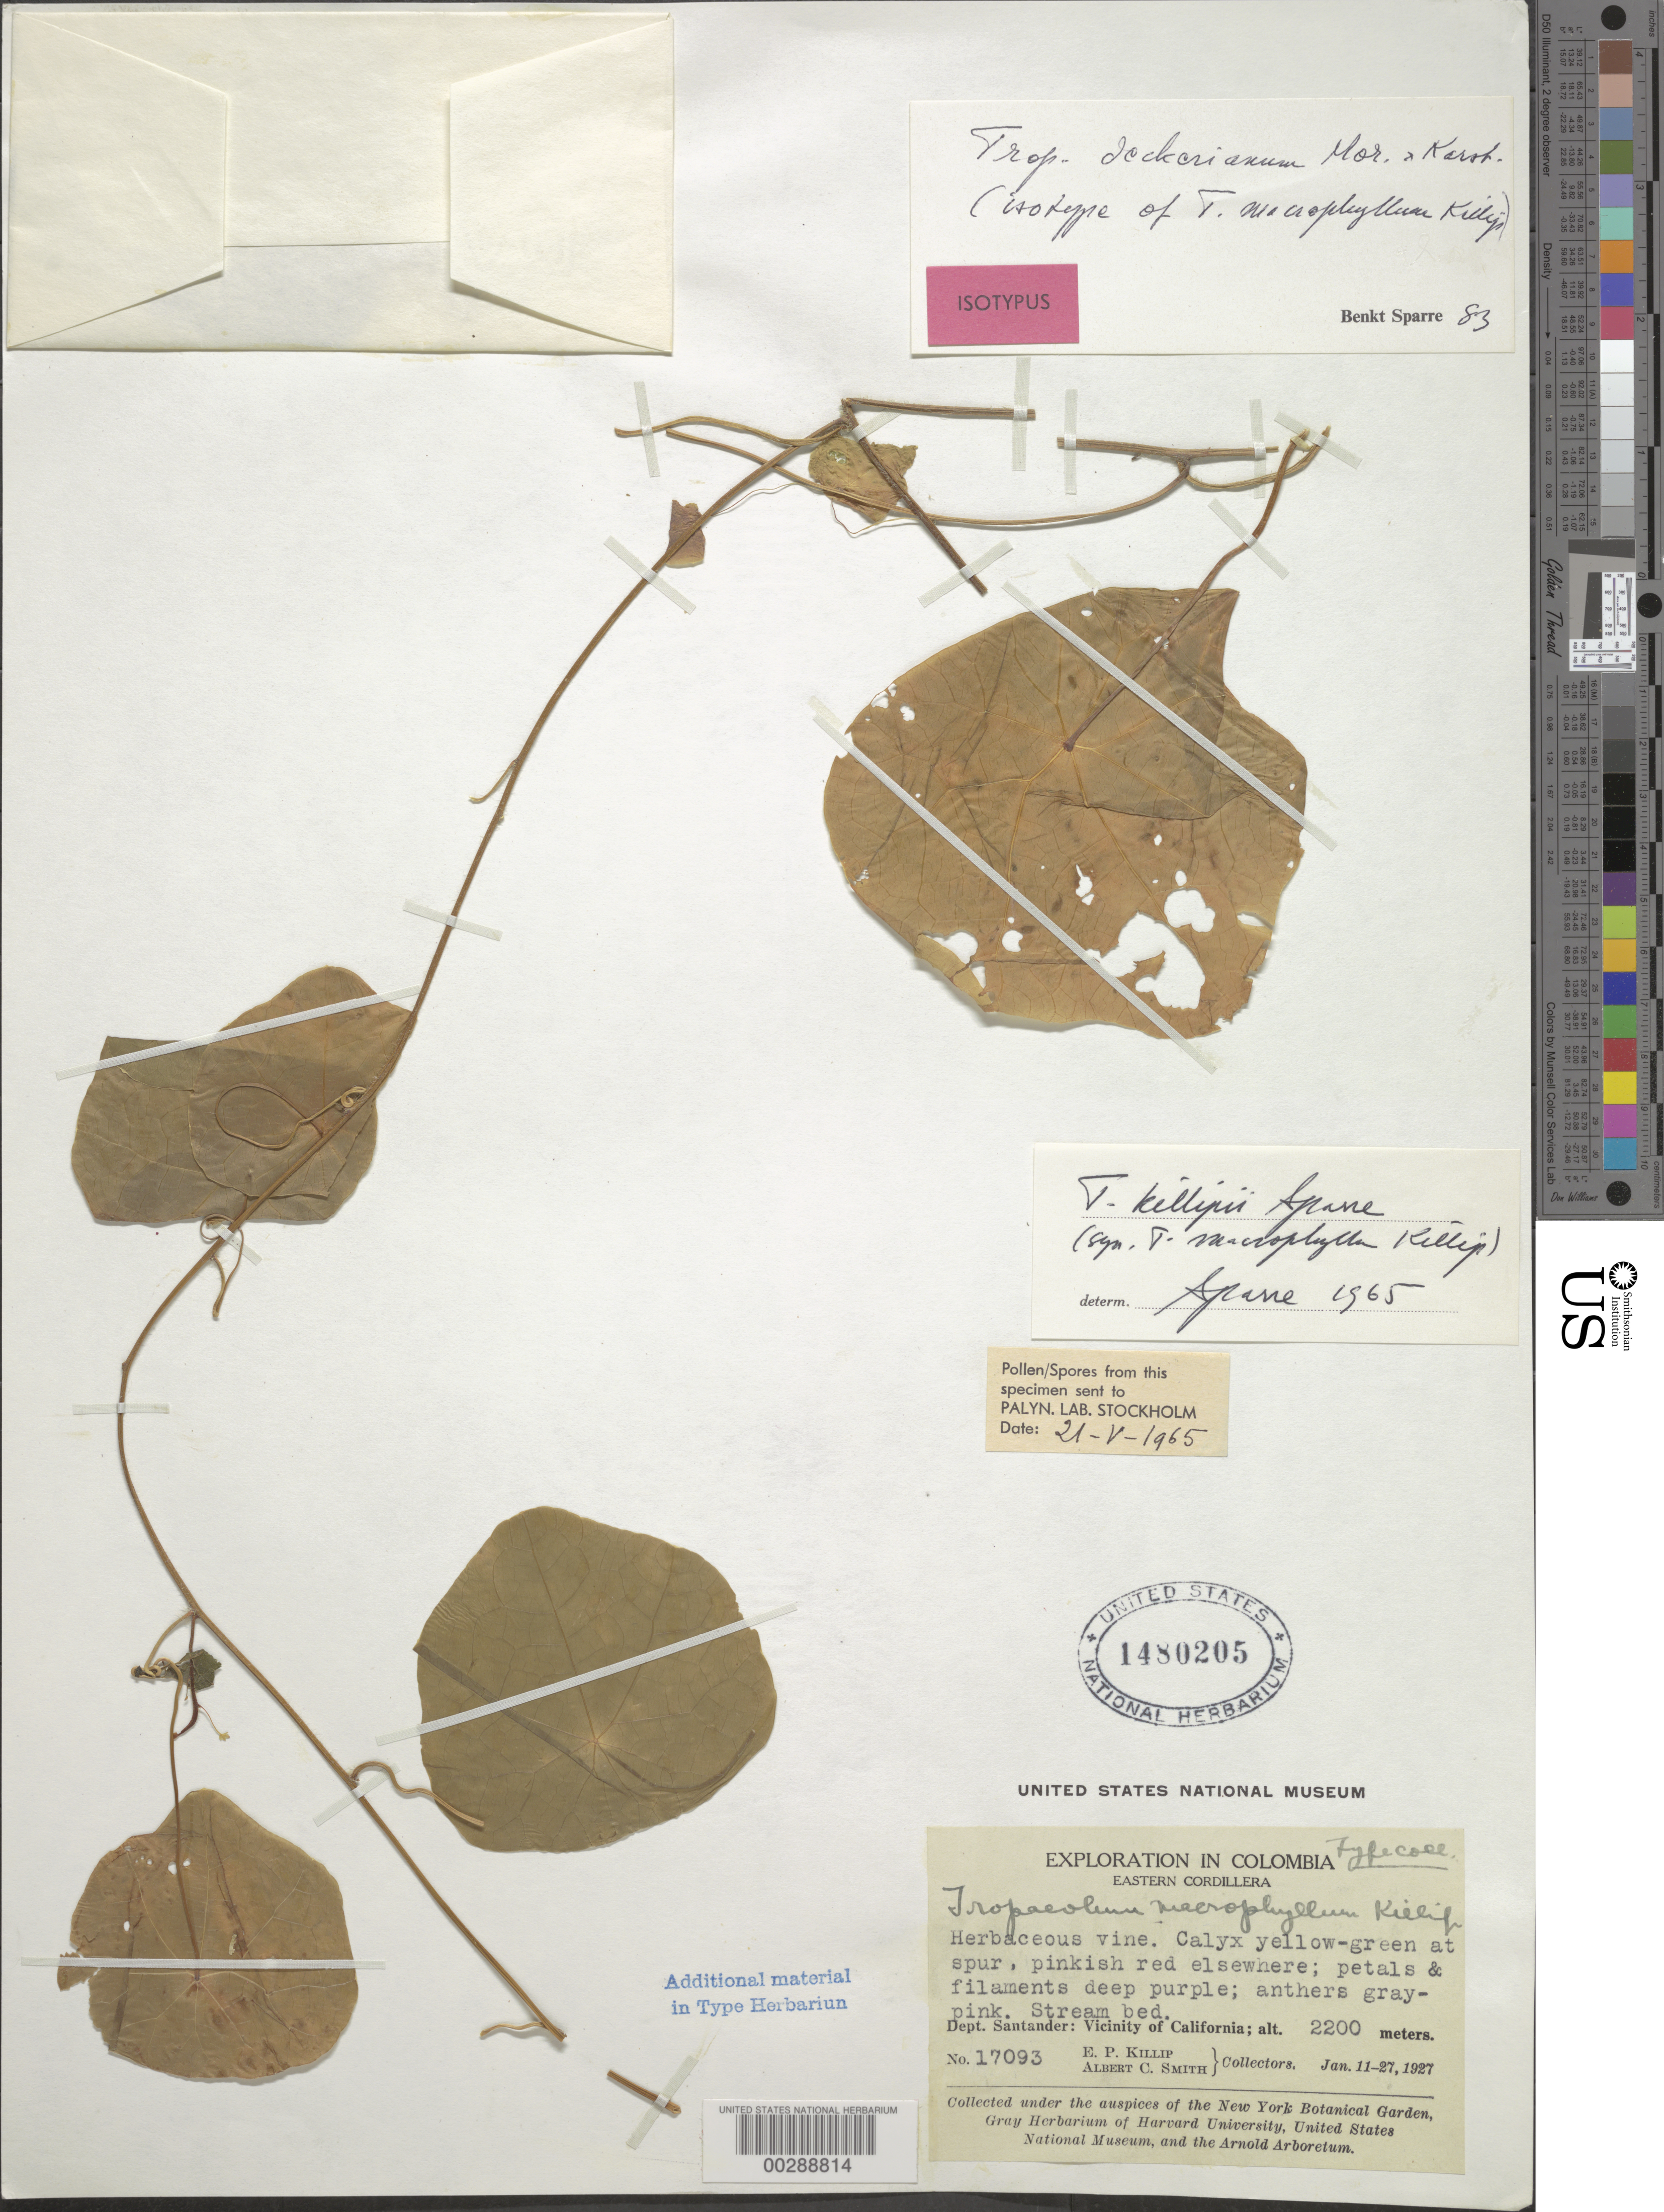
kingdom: Plantae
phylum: Tracheophyta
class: Magnoliopsida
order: Brassicales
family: Tropaeolaceae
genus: Tropaeolum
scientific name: Tropaeolum deckerianum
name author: Moritz & H. Karst.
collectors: E. P. Killip & A. C. Smith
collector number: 17093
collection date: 1927-01-11/1927-01-27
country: Colombia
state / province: Santander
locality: Eastern Cordillera. Dept. Santander: Vicinity of California.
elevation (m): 2200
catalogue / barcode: US 1480205